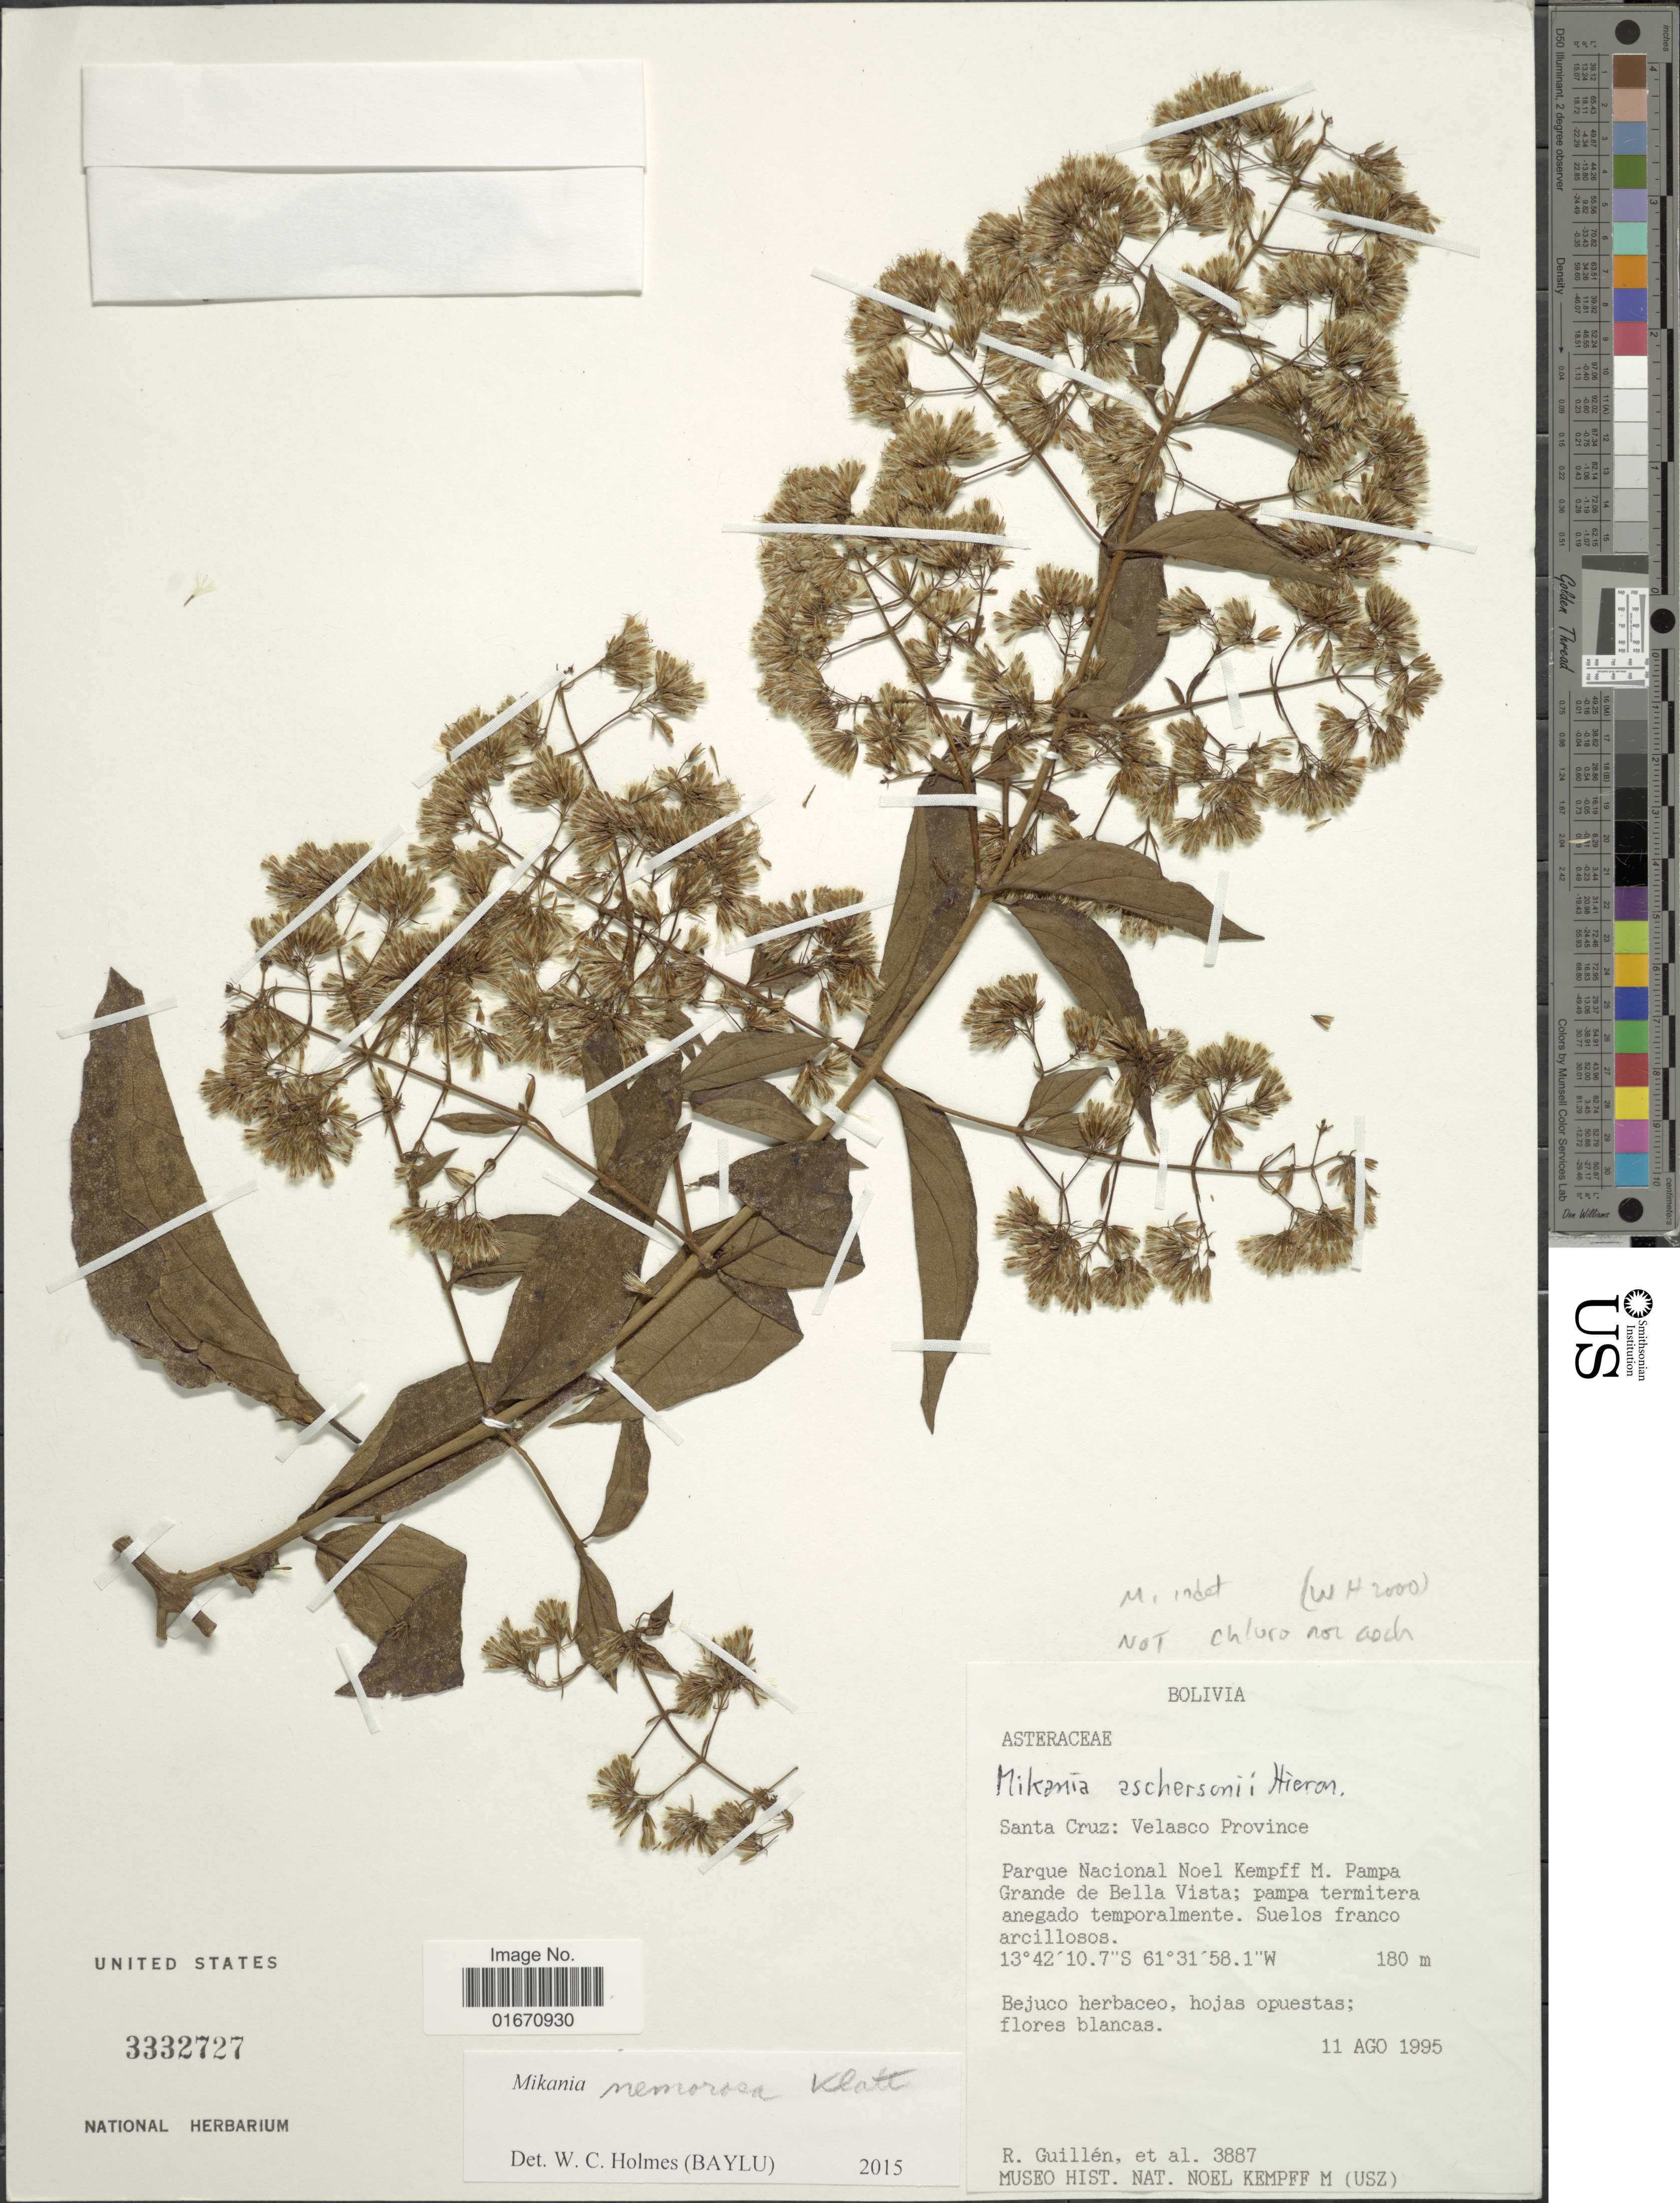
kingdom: Plantae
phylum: Tracheophyta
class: Magnoliopsida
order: Asterales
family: Asteraceae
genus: Mikania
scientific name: Mikania nemorosa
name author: Klatt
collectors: R. Guillen & et al.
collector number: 3887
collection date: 1995-08-11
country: Bolivia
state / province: Santa Cruz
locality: Velasco Province, Parque Nacional Noel Kempff M. Pampa Grande de Bella Vista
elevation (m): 180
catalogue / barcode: US 3332727